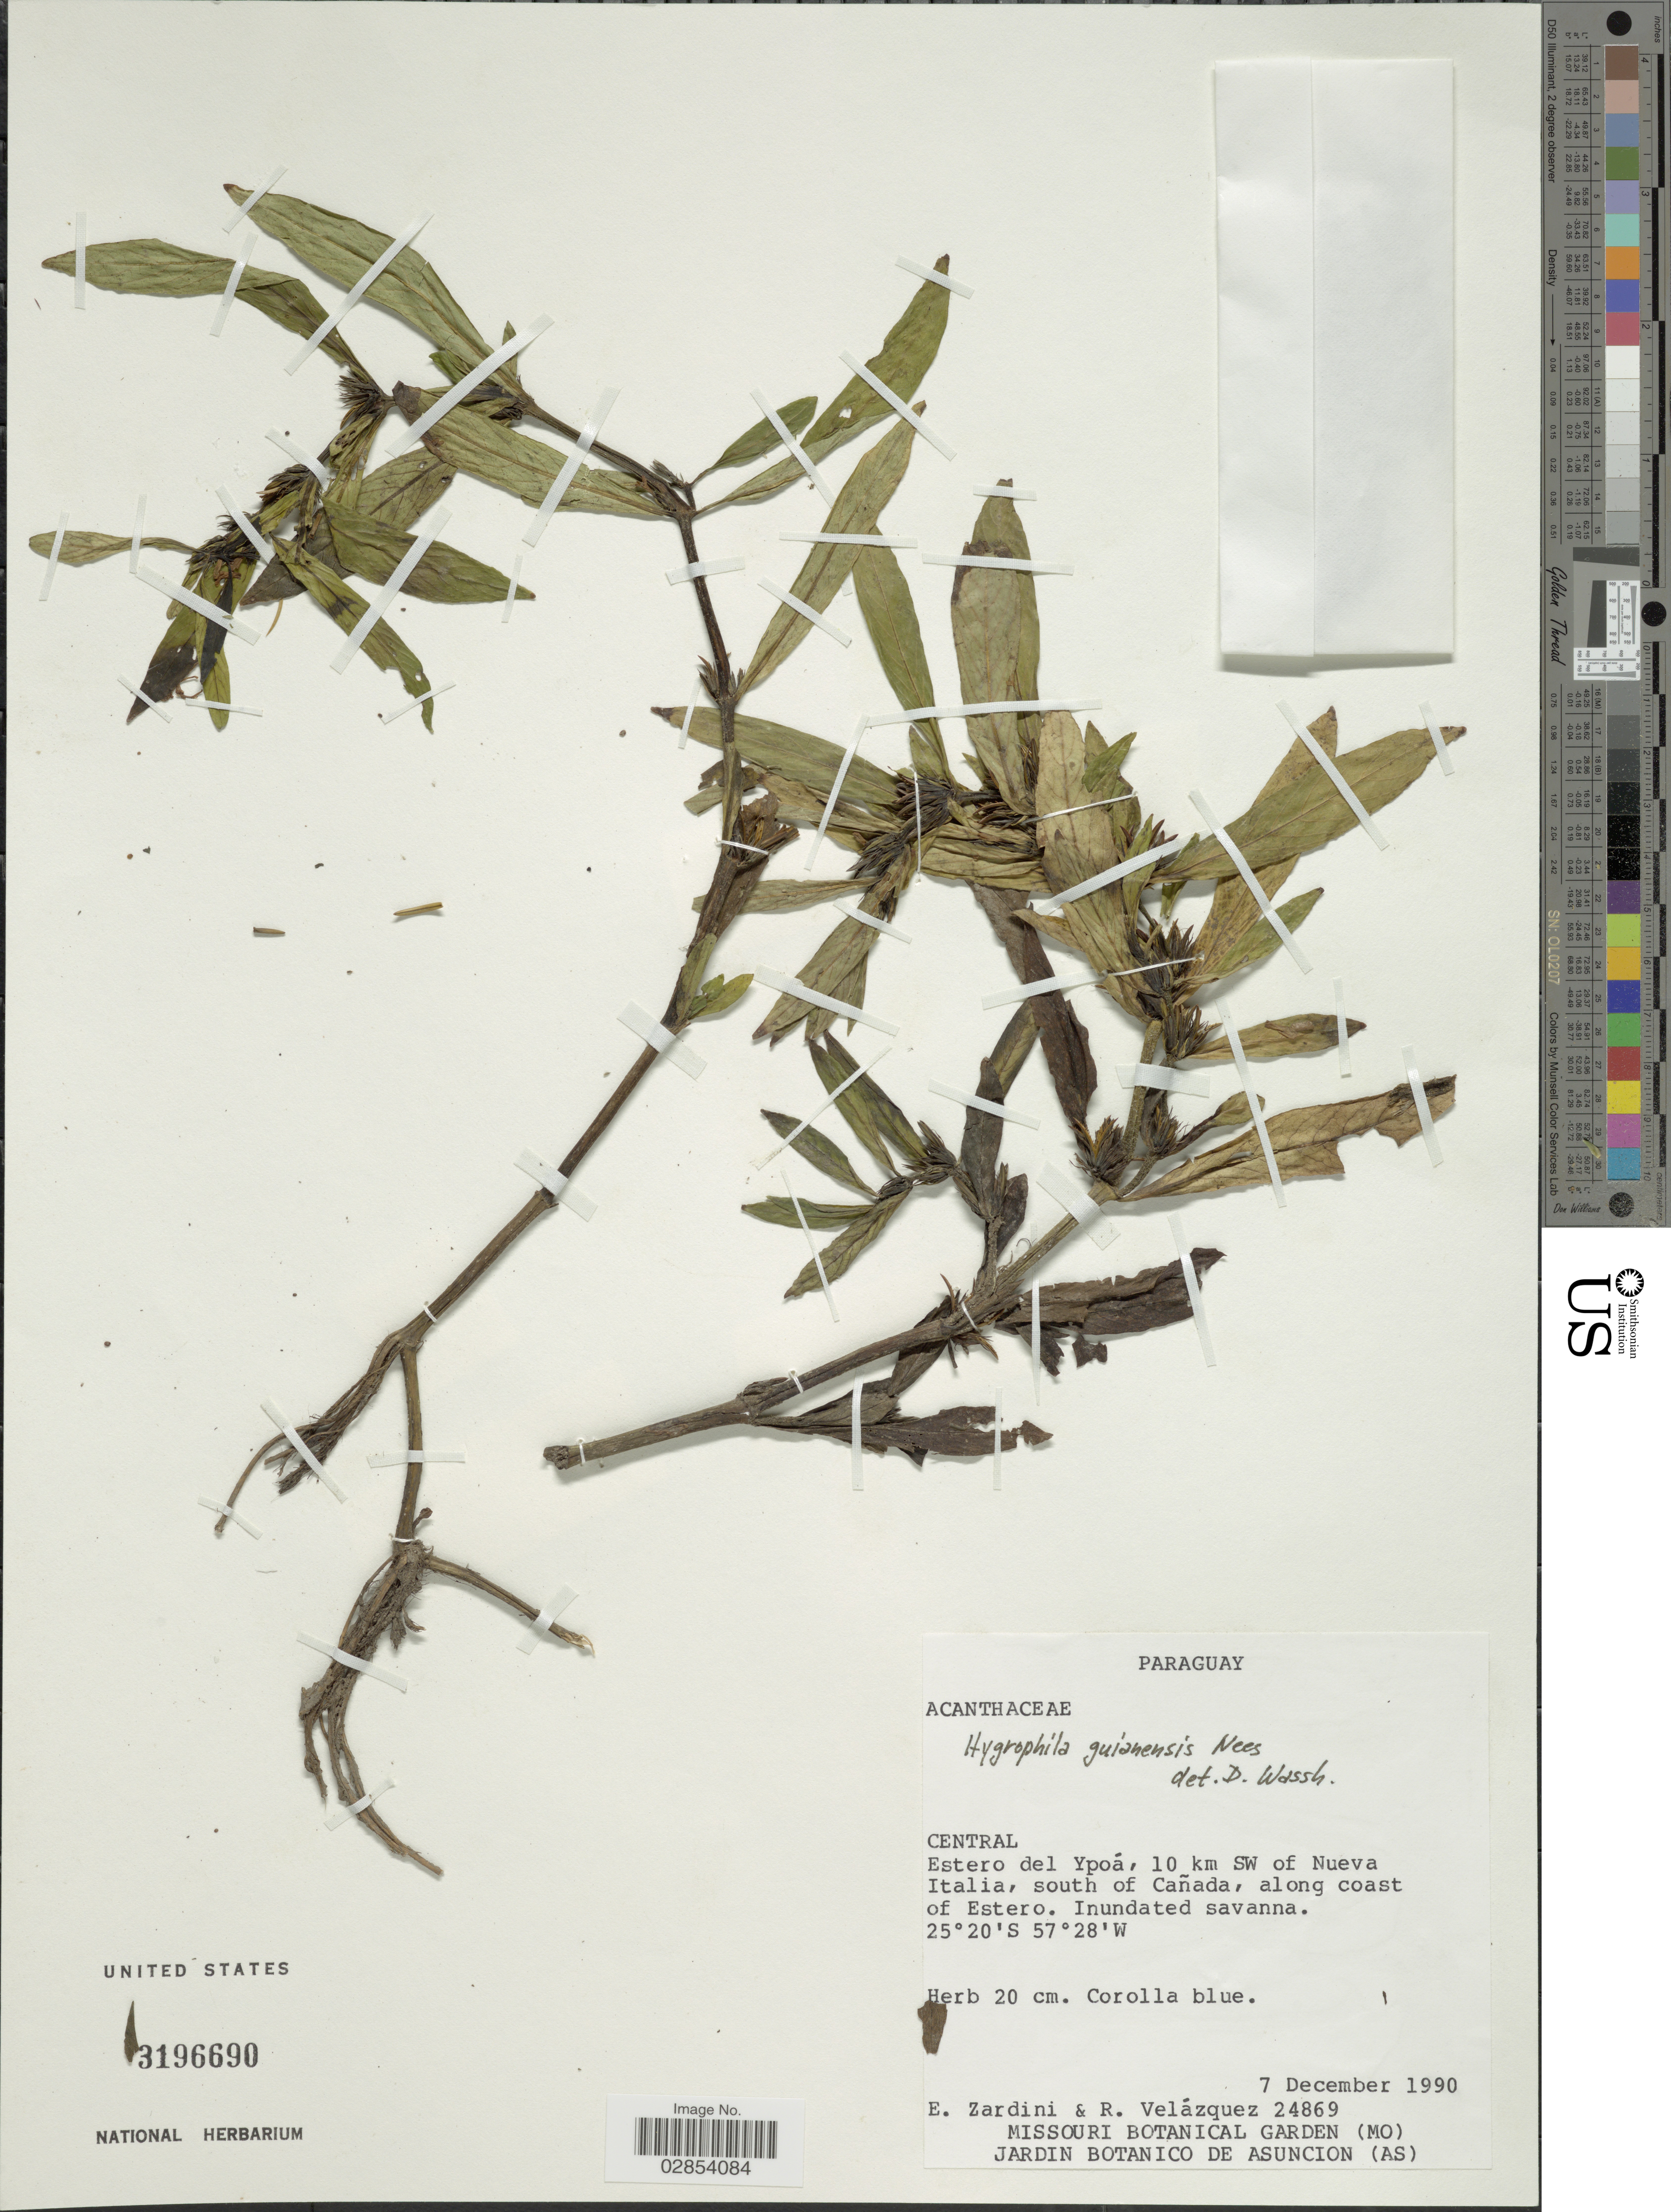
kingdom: Plantae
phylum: Tracheophyta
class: Magnoliopsida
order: Lamiales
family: Acanthaceae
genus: Hygrophila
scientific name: Hygrophila costata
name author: Nees & T. Nees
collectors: E. M. Zardini & R. Velázquez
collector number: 24869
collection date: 1990-12-07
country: Paraguay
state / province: Central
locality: Estero del Ypoá, 10 km SW of Nueva Italia, south of Cañada, along coast of Estero.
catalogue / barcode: US 3196690